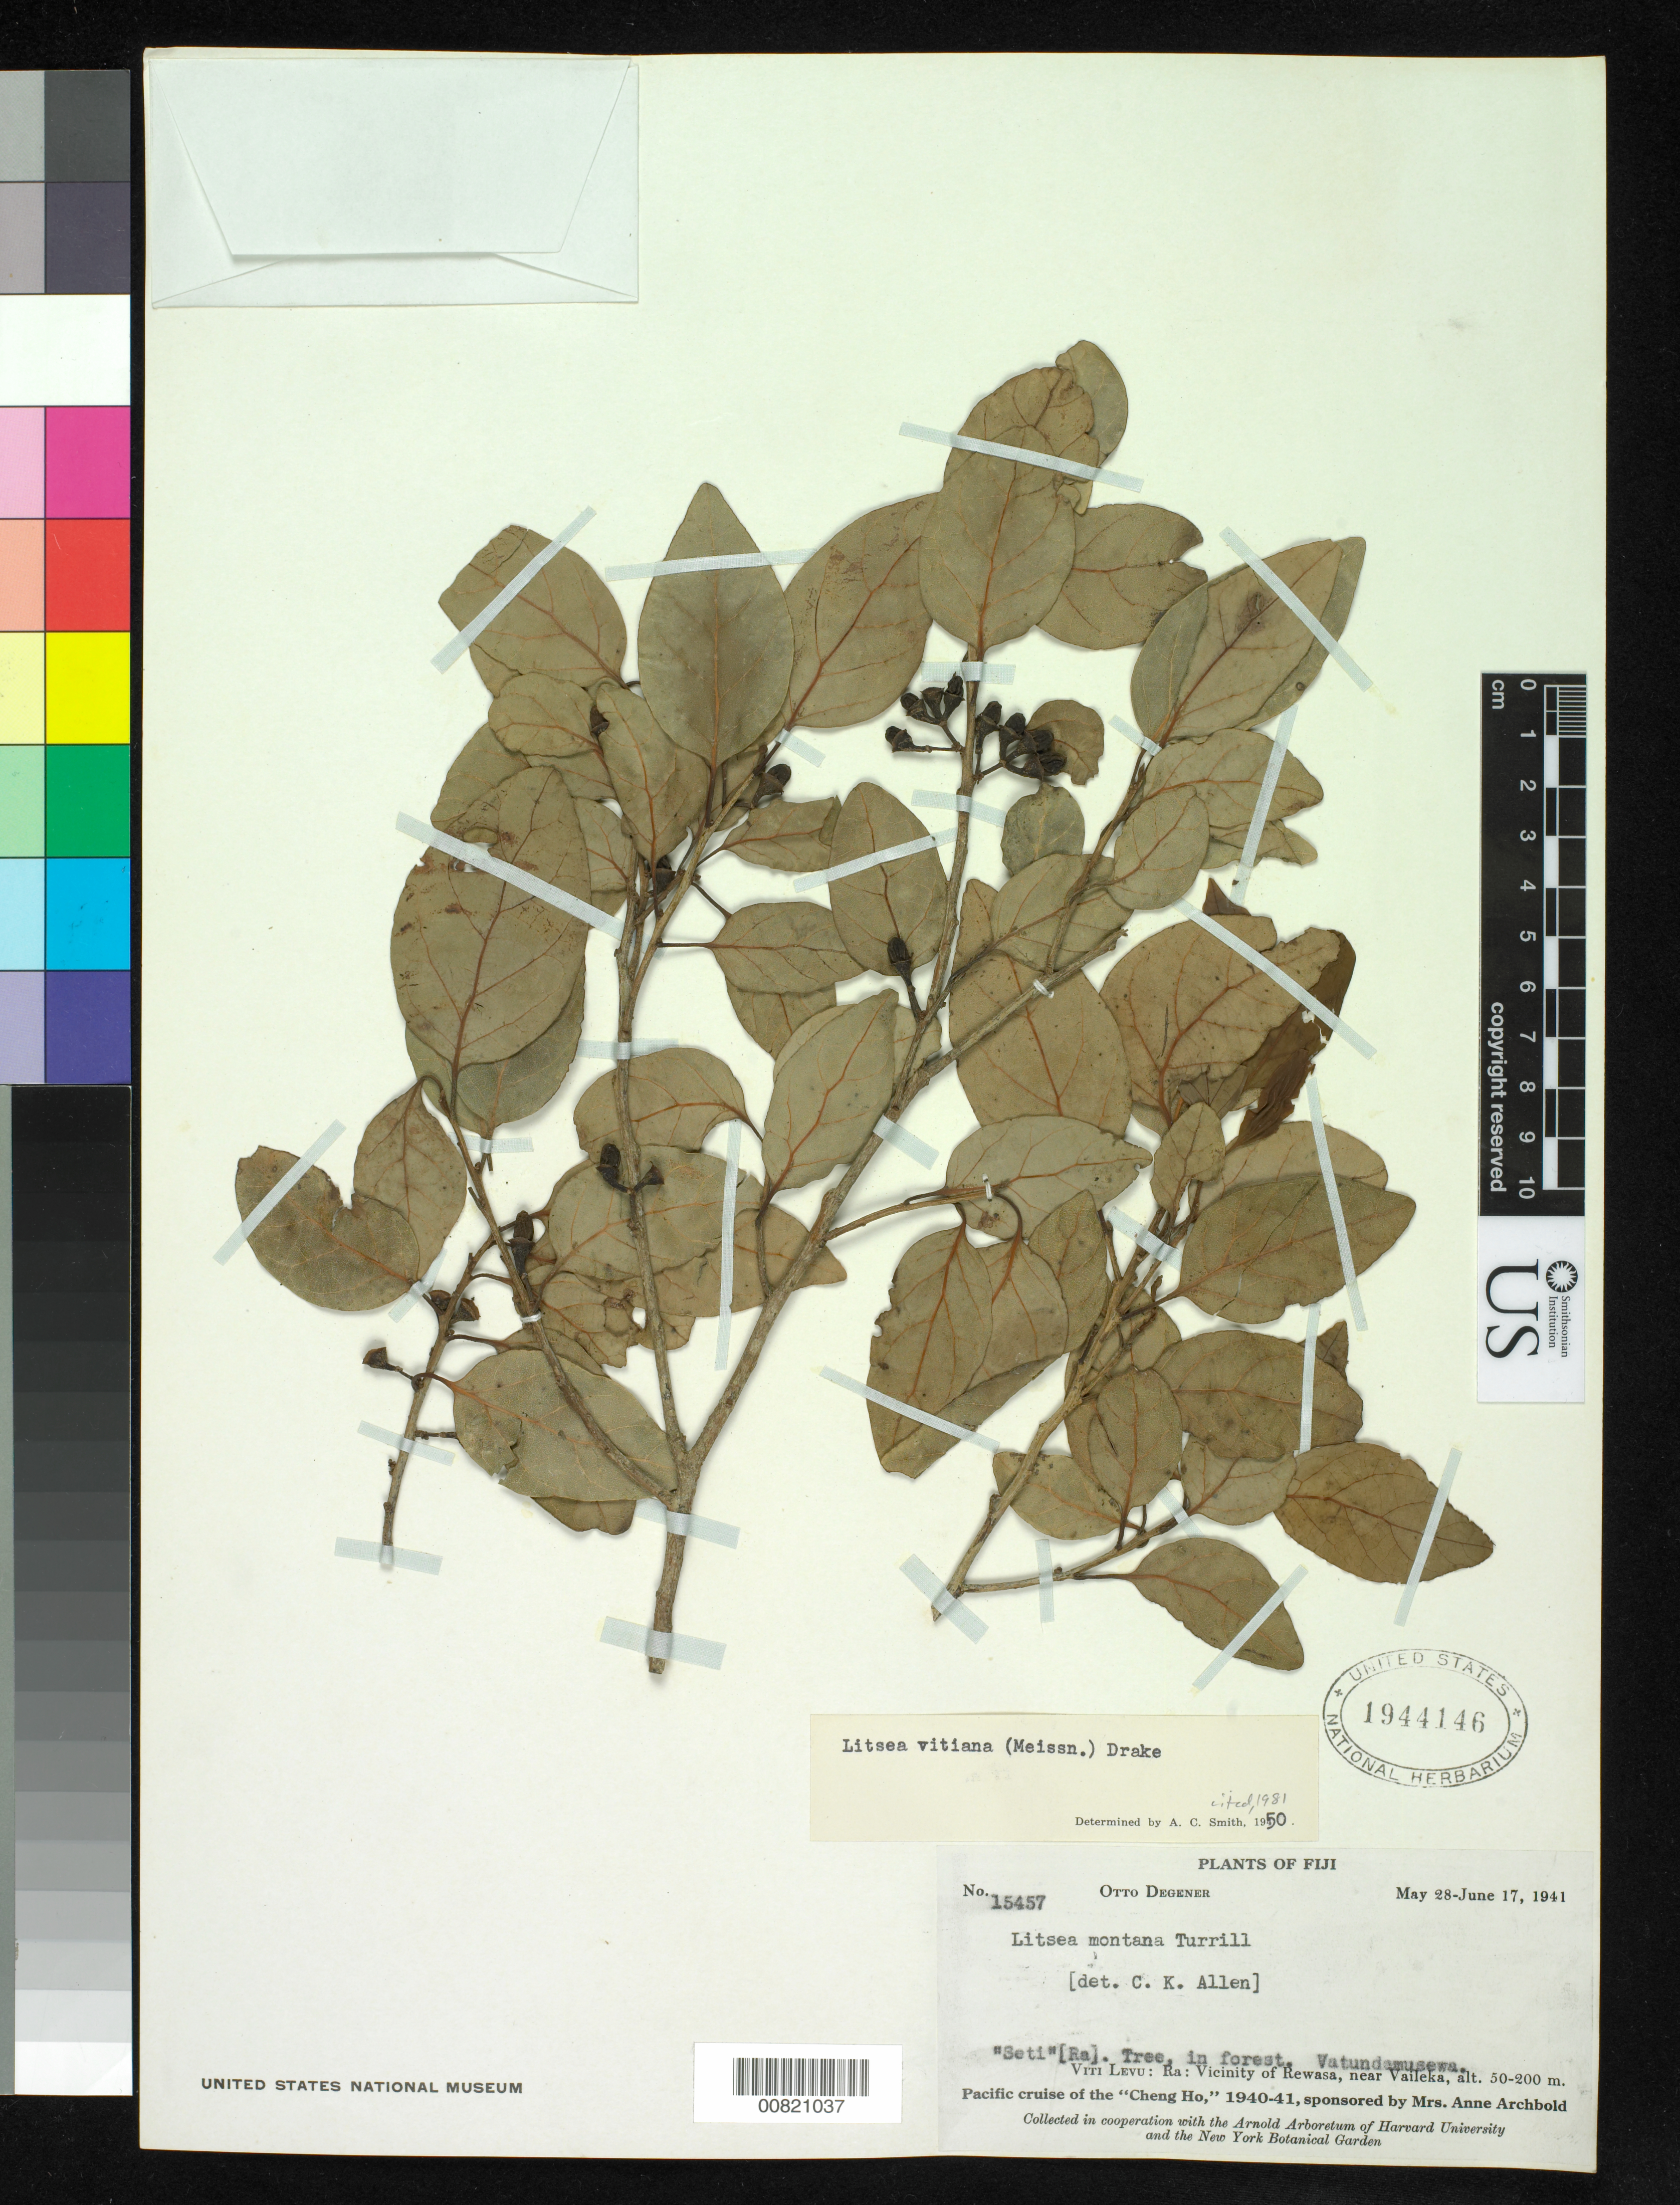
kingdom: Plantae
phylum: Tracheophyta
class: Magnoliopsida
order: Laurales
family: Lauraceae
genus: Litsea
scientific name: Litsea vitiana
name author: (Meisn.) Drake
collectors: O. Degener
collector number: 15457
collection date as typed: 28 May 1941 to 17 Jun 1941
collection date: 1941-05-28/1941-06-17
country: Fiji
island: Viti Levu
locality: Ra: Vicinity of Rewasa, near Vaileka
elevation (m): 50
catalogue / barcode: US 1944146